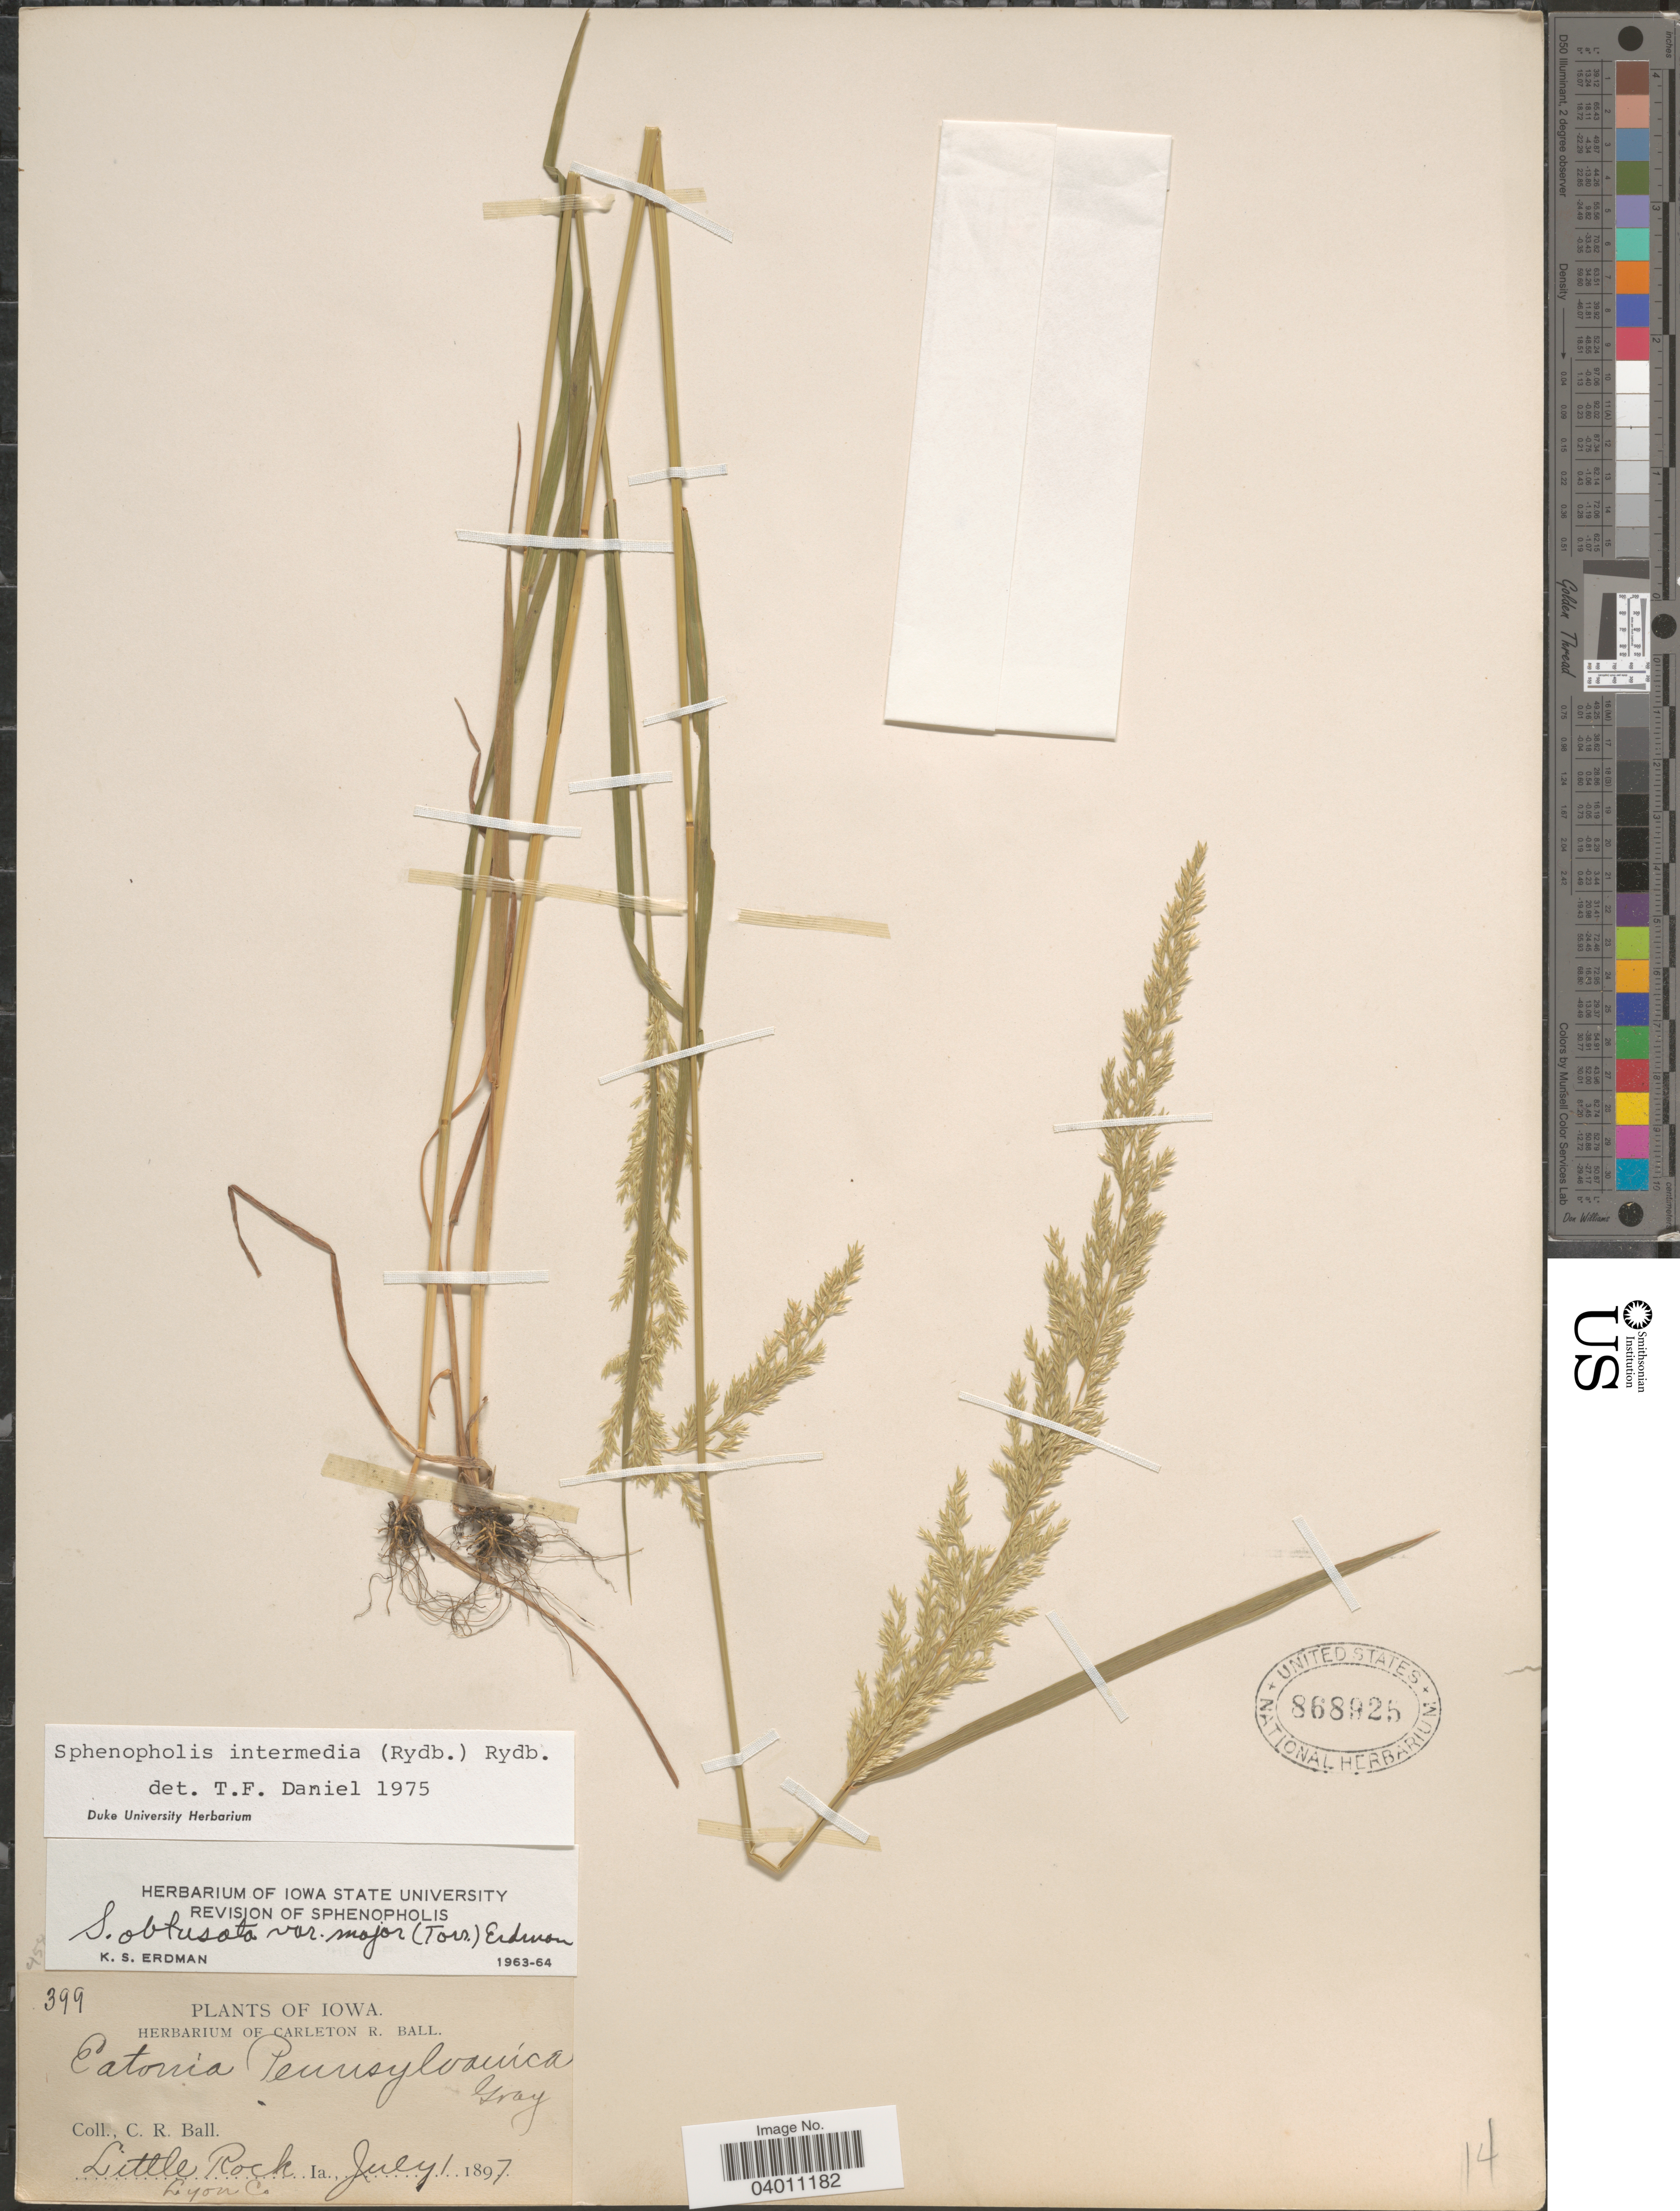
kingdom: Plantae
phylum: Tracheophyta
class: Liliopsida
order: Poales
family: Poaceae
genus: Sphenopholis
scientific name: Sphenopholis intermedia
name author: (Rydb.) Rydb.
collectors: C. R. Ball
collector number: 399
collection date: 1897-07-01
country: United States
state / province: Iowa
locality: Little Rock. Lyon Co.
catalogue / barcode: US 868925